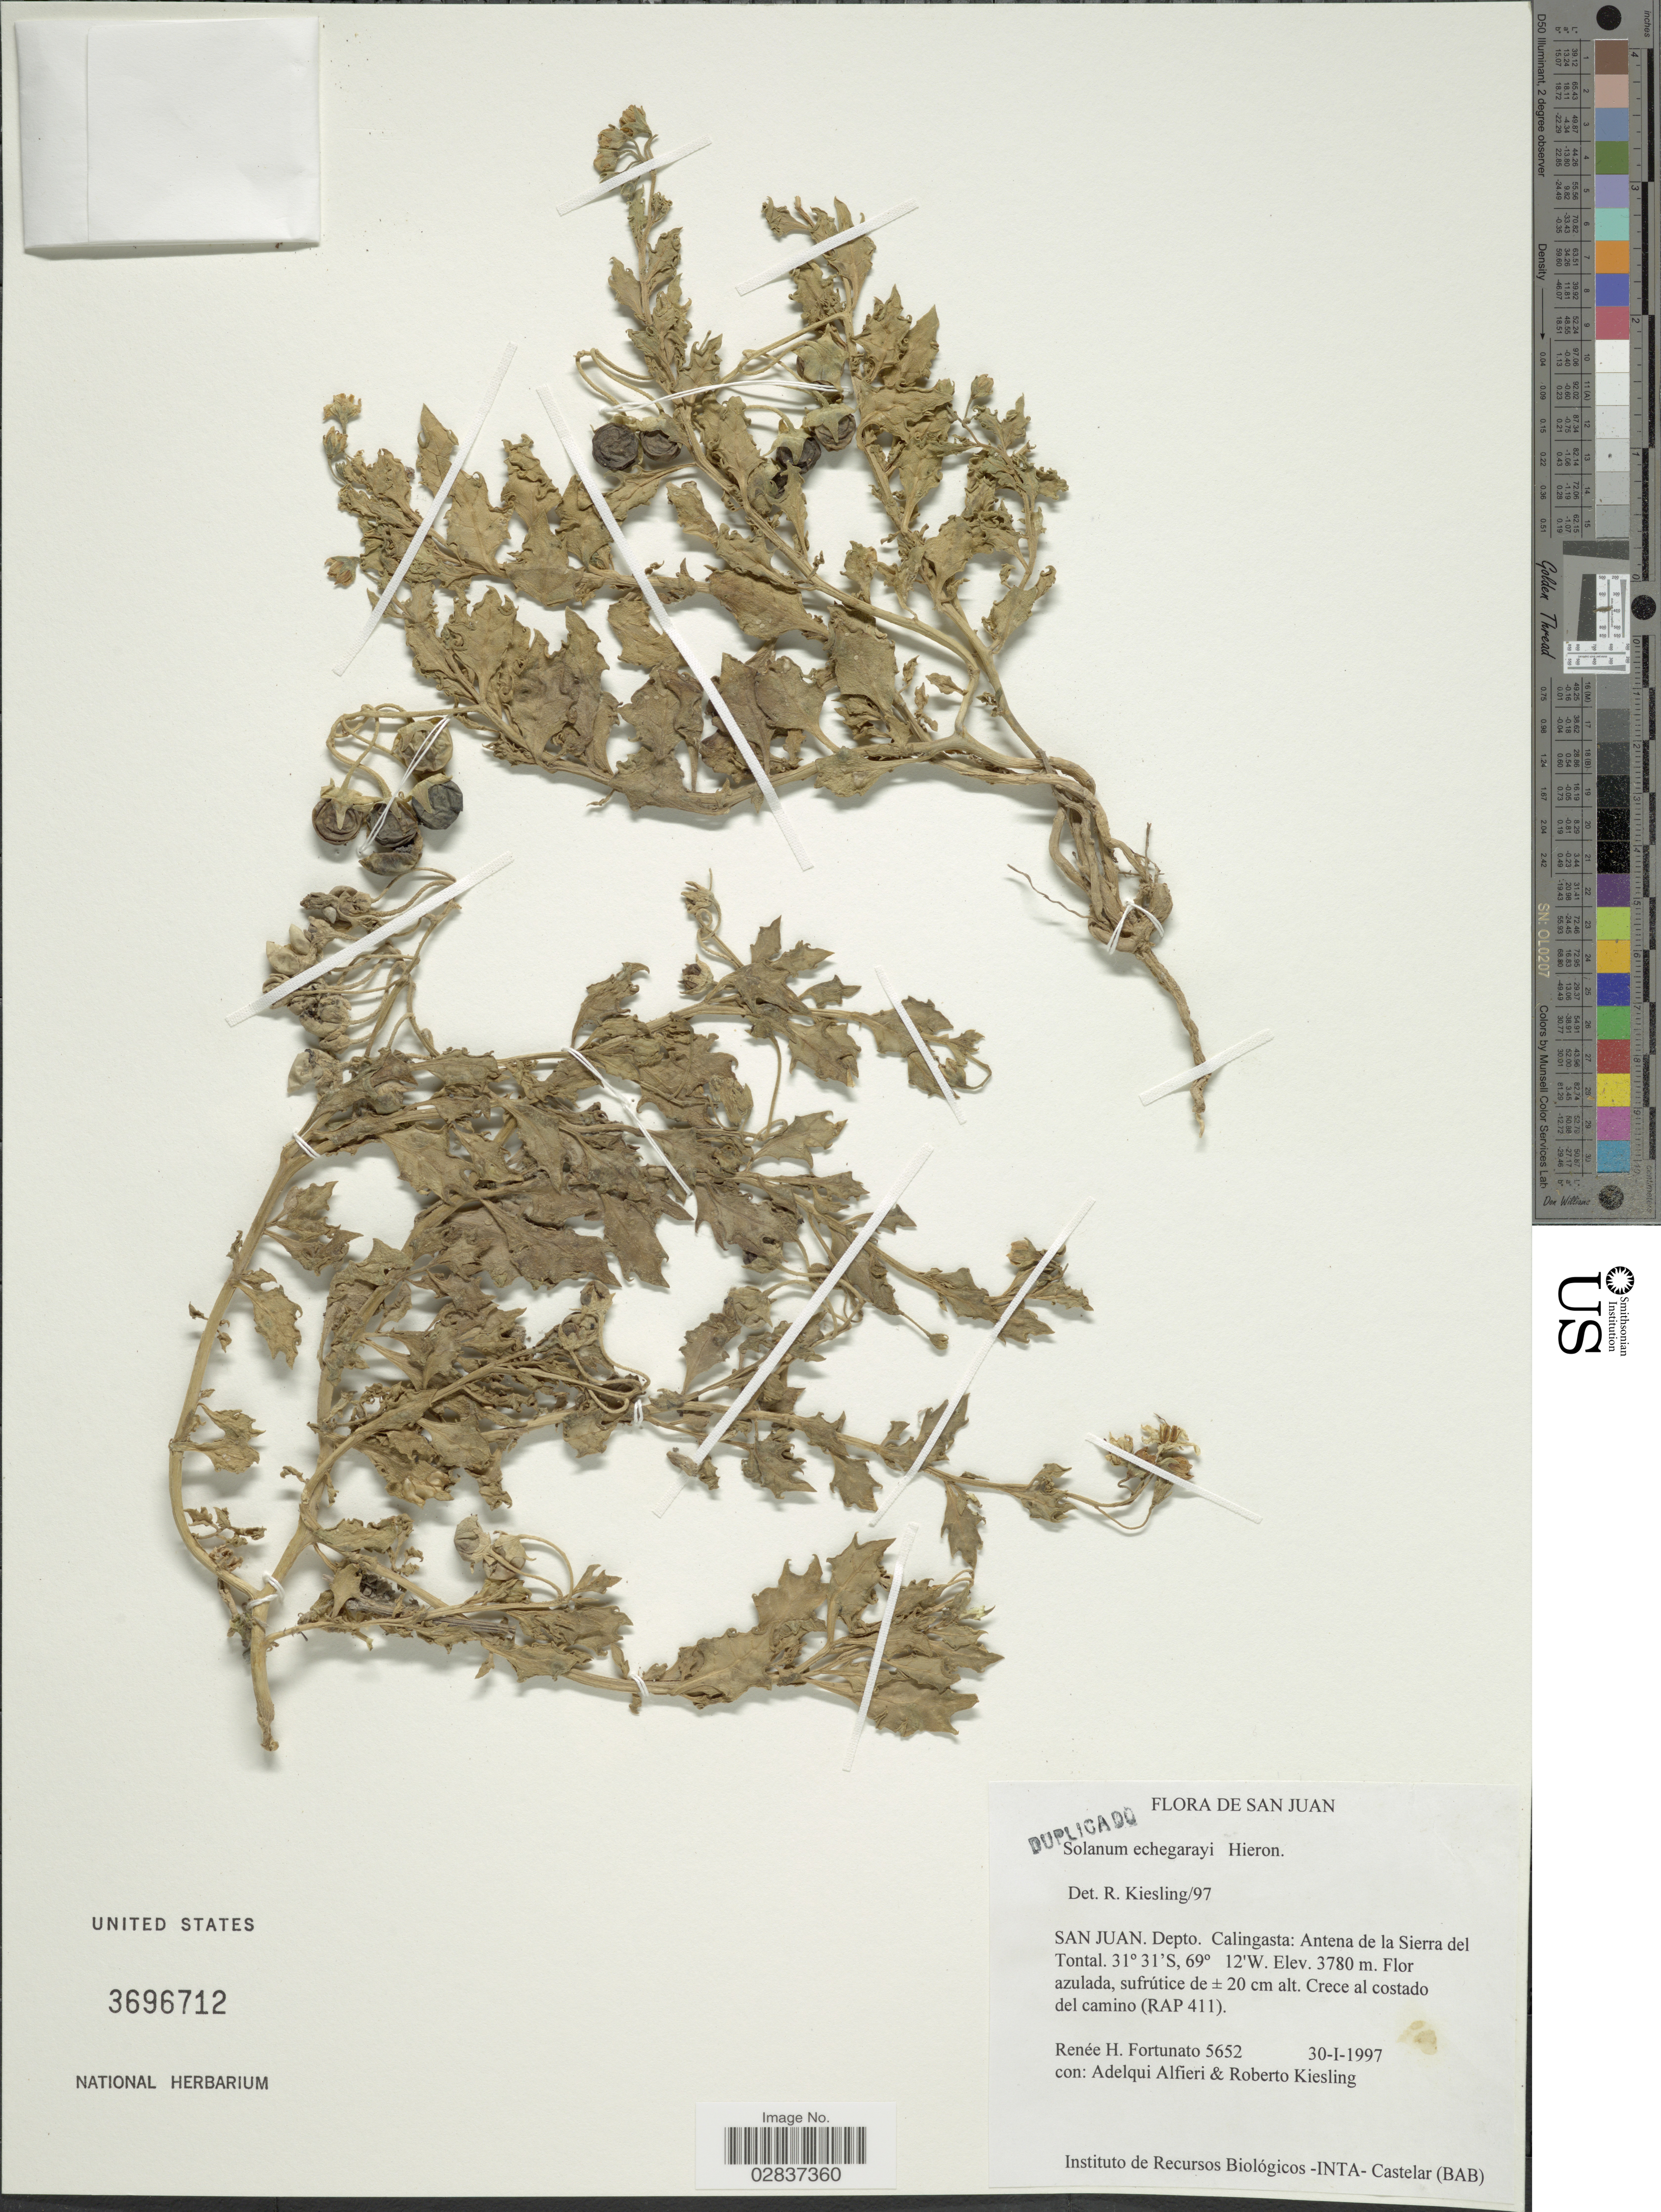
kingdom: Plantae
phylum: Tracheophyta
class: Magnoliopsida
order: Solanales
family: Solanaceae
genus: Solanum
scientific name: Solanum echegarayi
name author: Hieron.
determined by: Knapp, S. D.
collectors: R. H. Fortunato, A. Alfieri & R. Kiesling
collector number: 5652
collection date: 1997-01-30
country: Argentina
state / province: San Juan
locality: Depto. Calingasta: Antena de la Sierra del Tontal.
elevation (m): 3780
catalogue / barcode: US 3696712